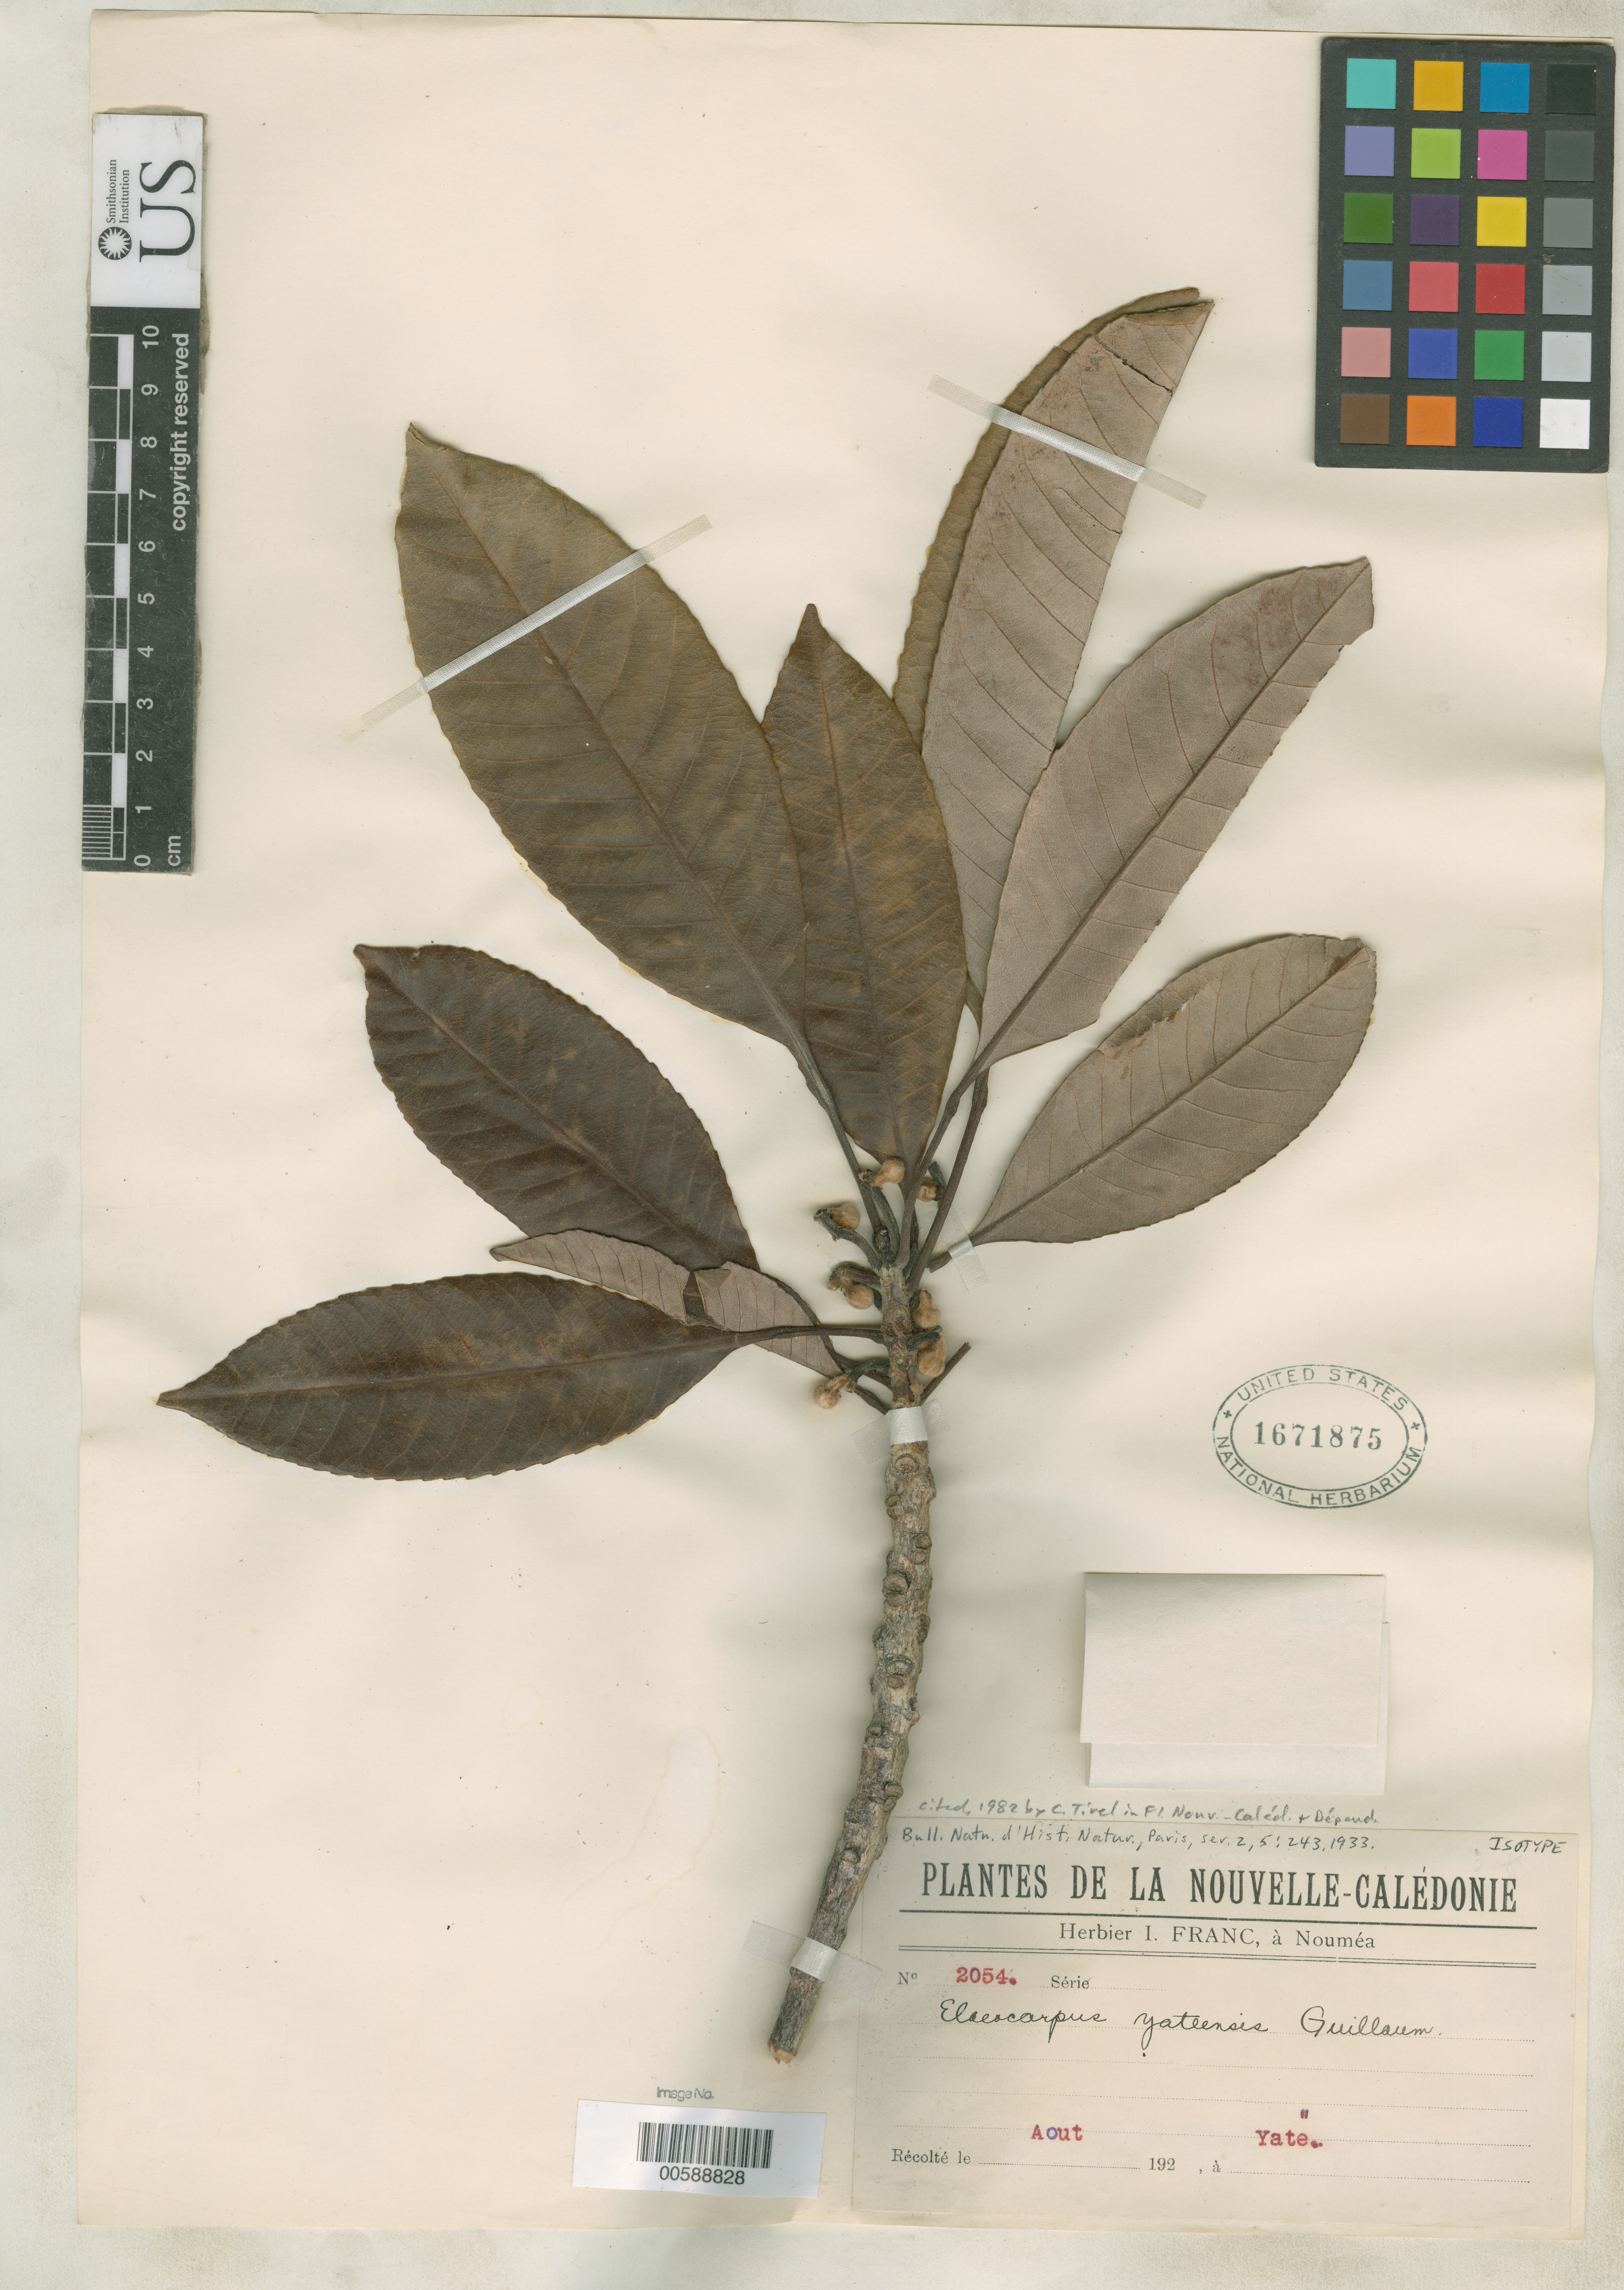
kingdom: Plantae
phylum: Tracheophyta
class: Magnoliopsida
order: Oxalidales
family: Elaeocarpaceae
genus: Elaeocarpus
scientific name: Elaeocarpus yateensis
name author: Guillaumin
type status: Isotype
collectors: I. Franc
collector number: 2054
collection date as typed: Aug 192-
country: New Caledonia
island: New Caledonia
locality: Yaté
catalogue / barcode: US 1671875